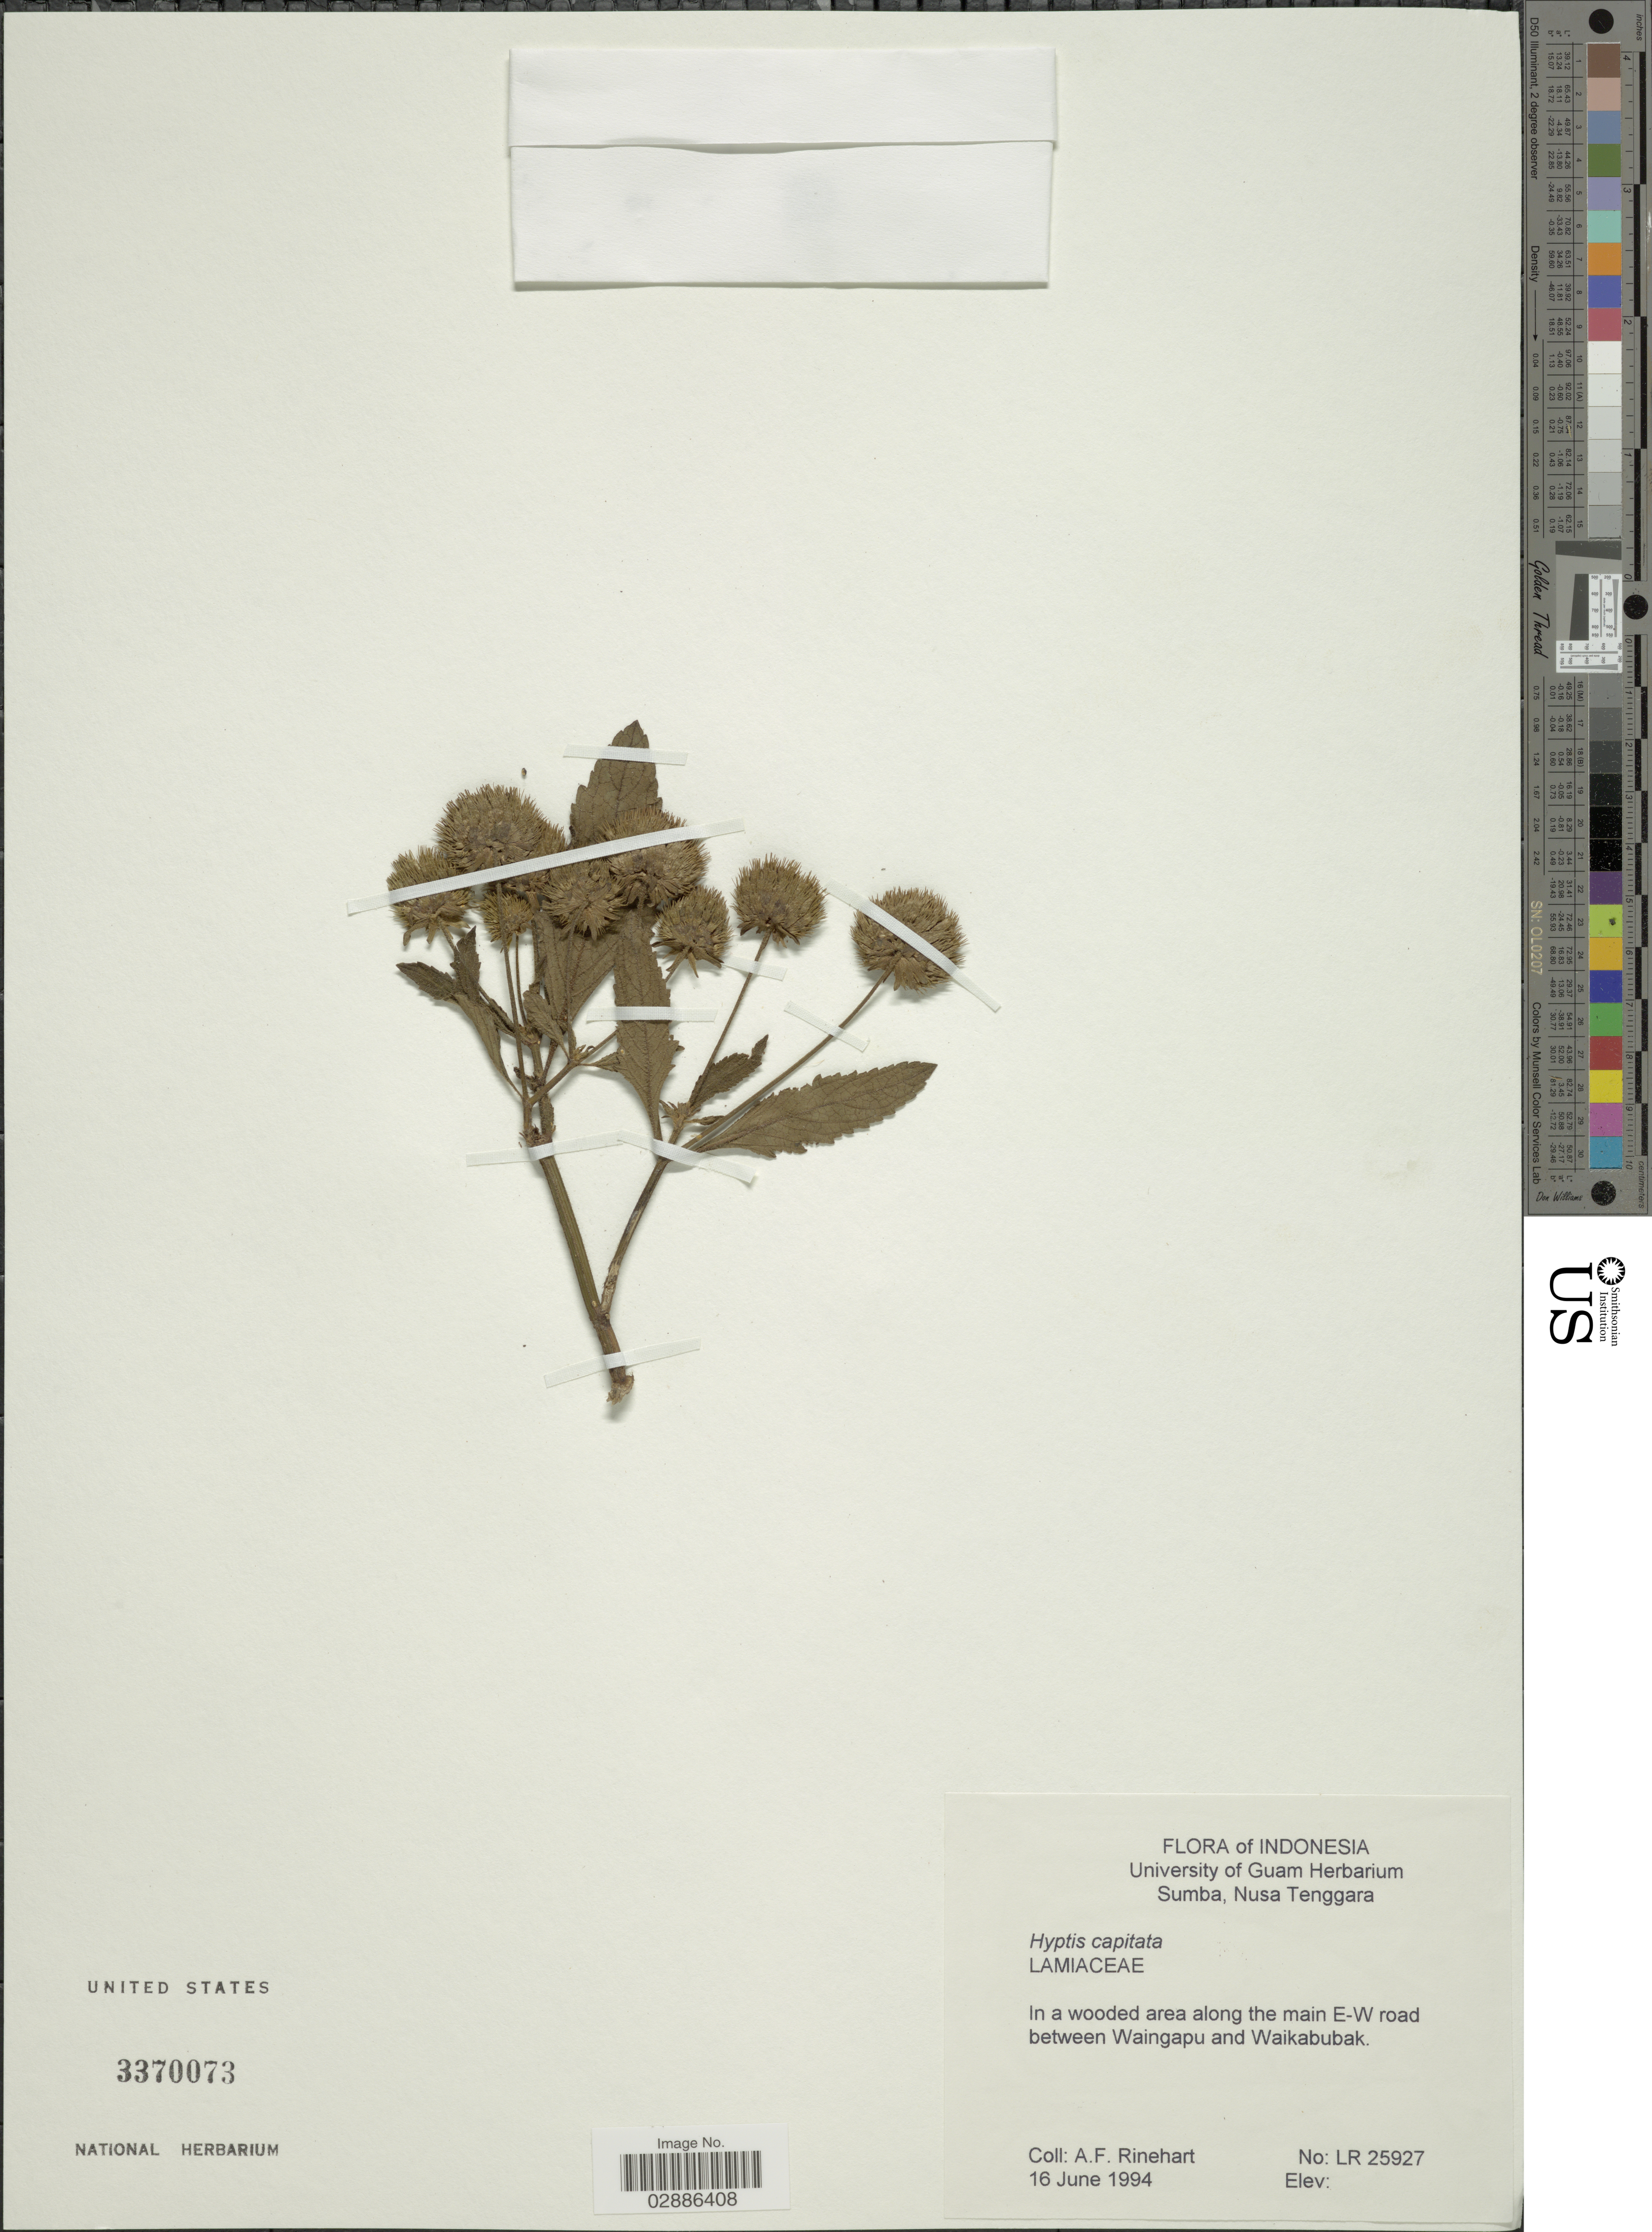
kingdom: Plantae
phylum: Tracheophyta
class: Magnoliopsida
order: Lamiales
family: Lamiaceae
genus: Hyptis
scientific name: Hyptis capitata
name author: Jacq.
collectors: A. Rinehart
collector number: LR 25927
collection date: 1994-06-16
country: Indonesia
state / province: Nusa Tenggara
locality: Sumba, Nusa Tenggara, In a wooded area along the main E-W road between Waingapu and Waikabubak.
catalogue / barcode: US 3370073